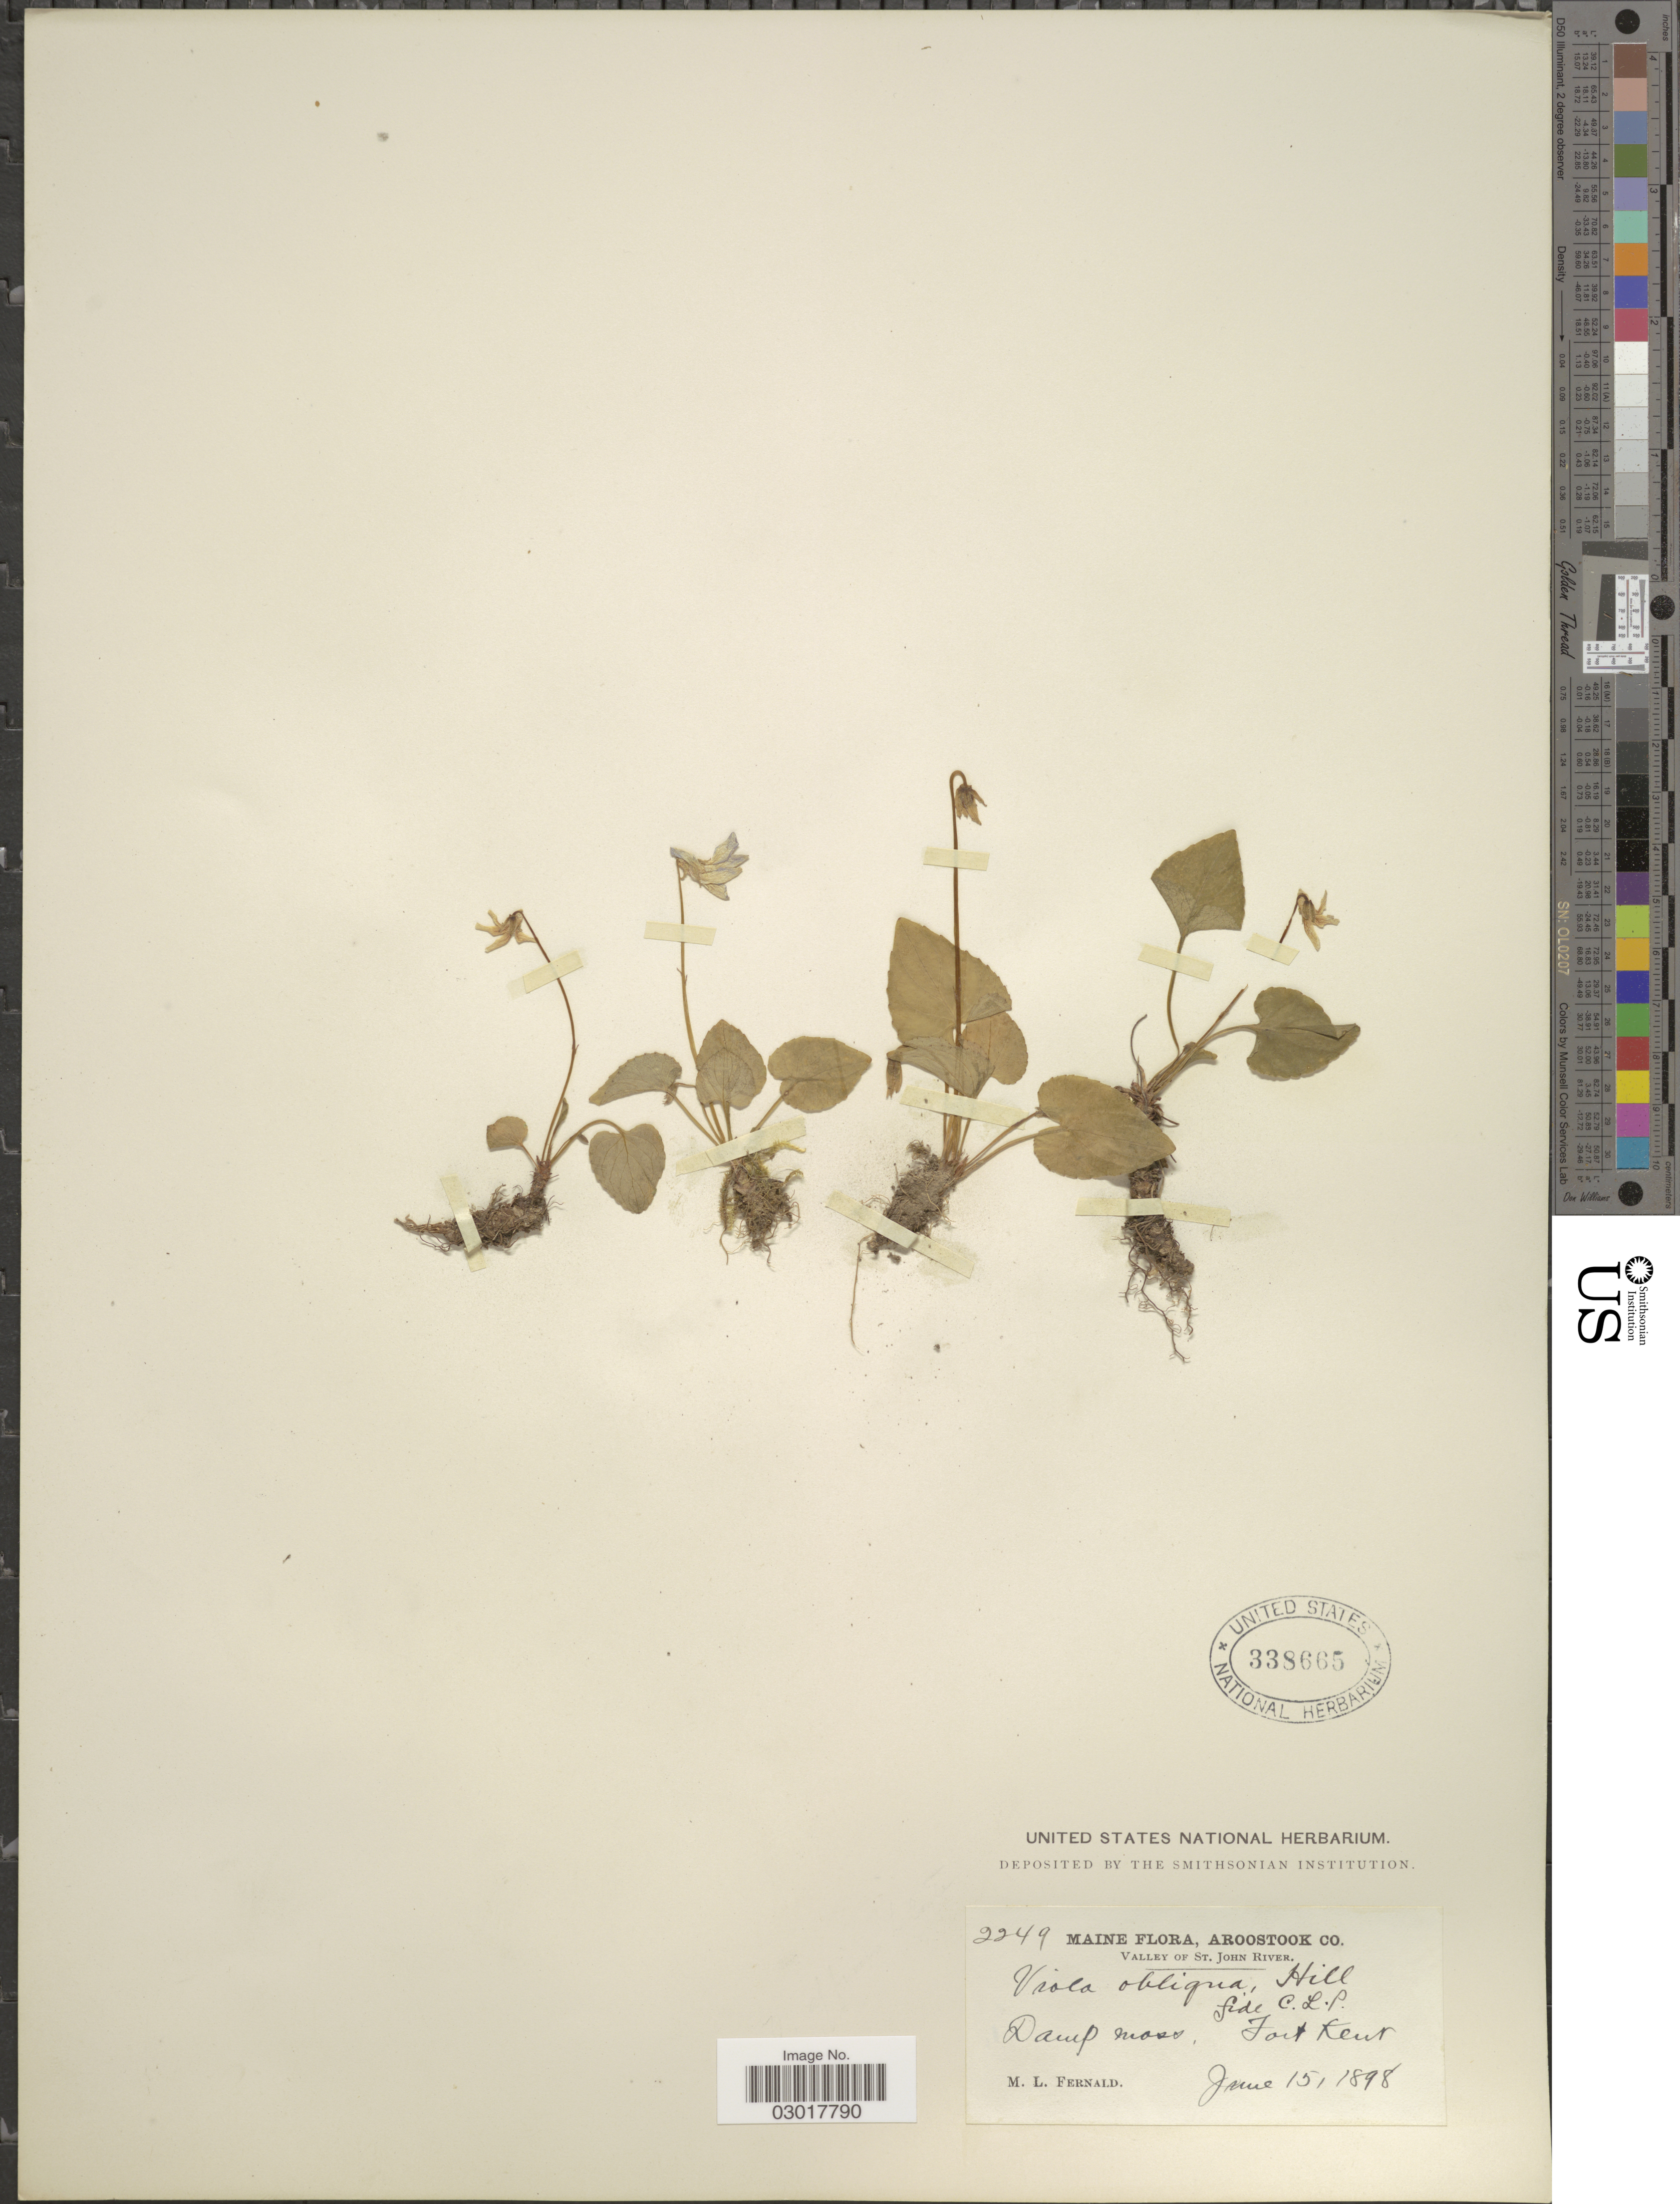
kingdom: Plantae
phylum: Tracheophyta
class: Magnoliopsida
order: Malpighiales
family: Violaceae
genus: Viola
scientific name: Viola x venustula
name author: Greene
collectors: M. L. Fernald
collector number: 2249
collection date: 1898-06-15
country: United States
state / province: Maine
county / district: Aroostook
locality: Valley of St. John River. Fort Kent.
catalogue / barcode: US 338665